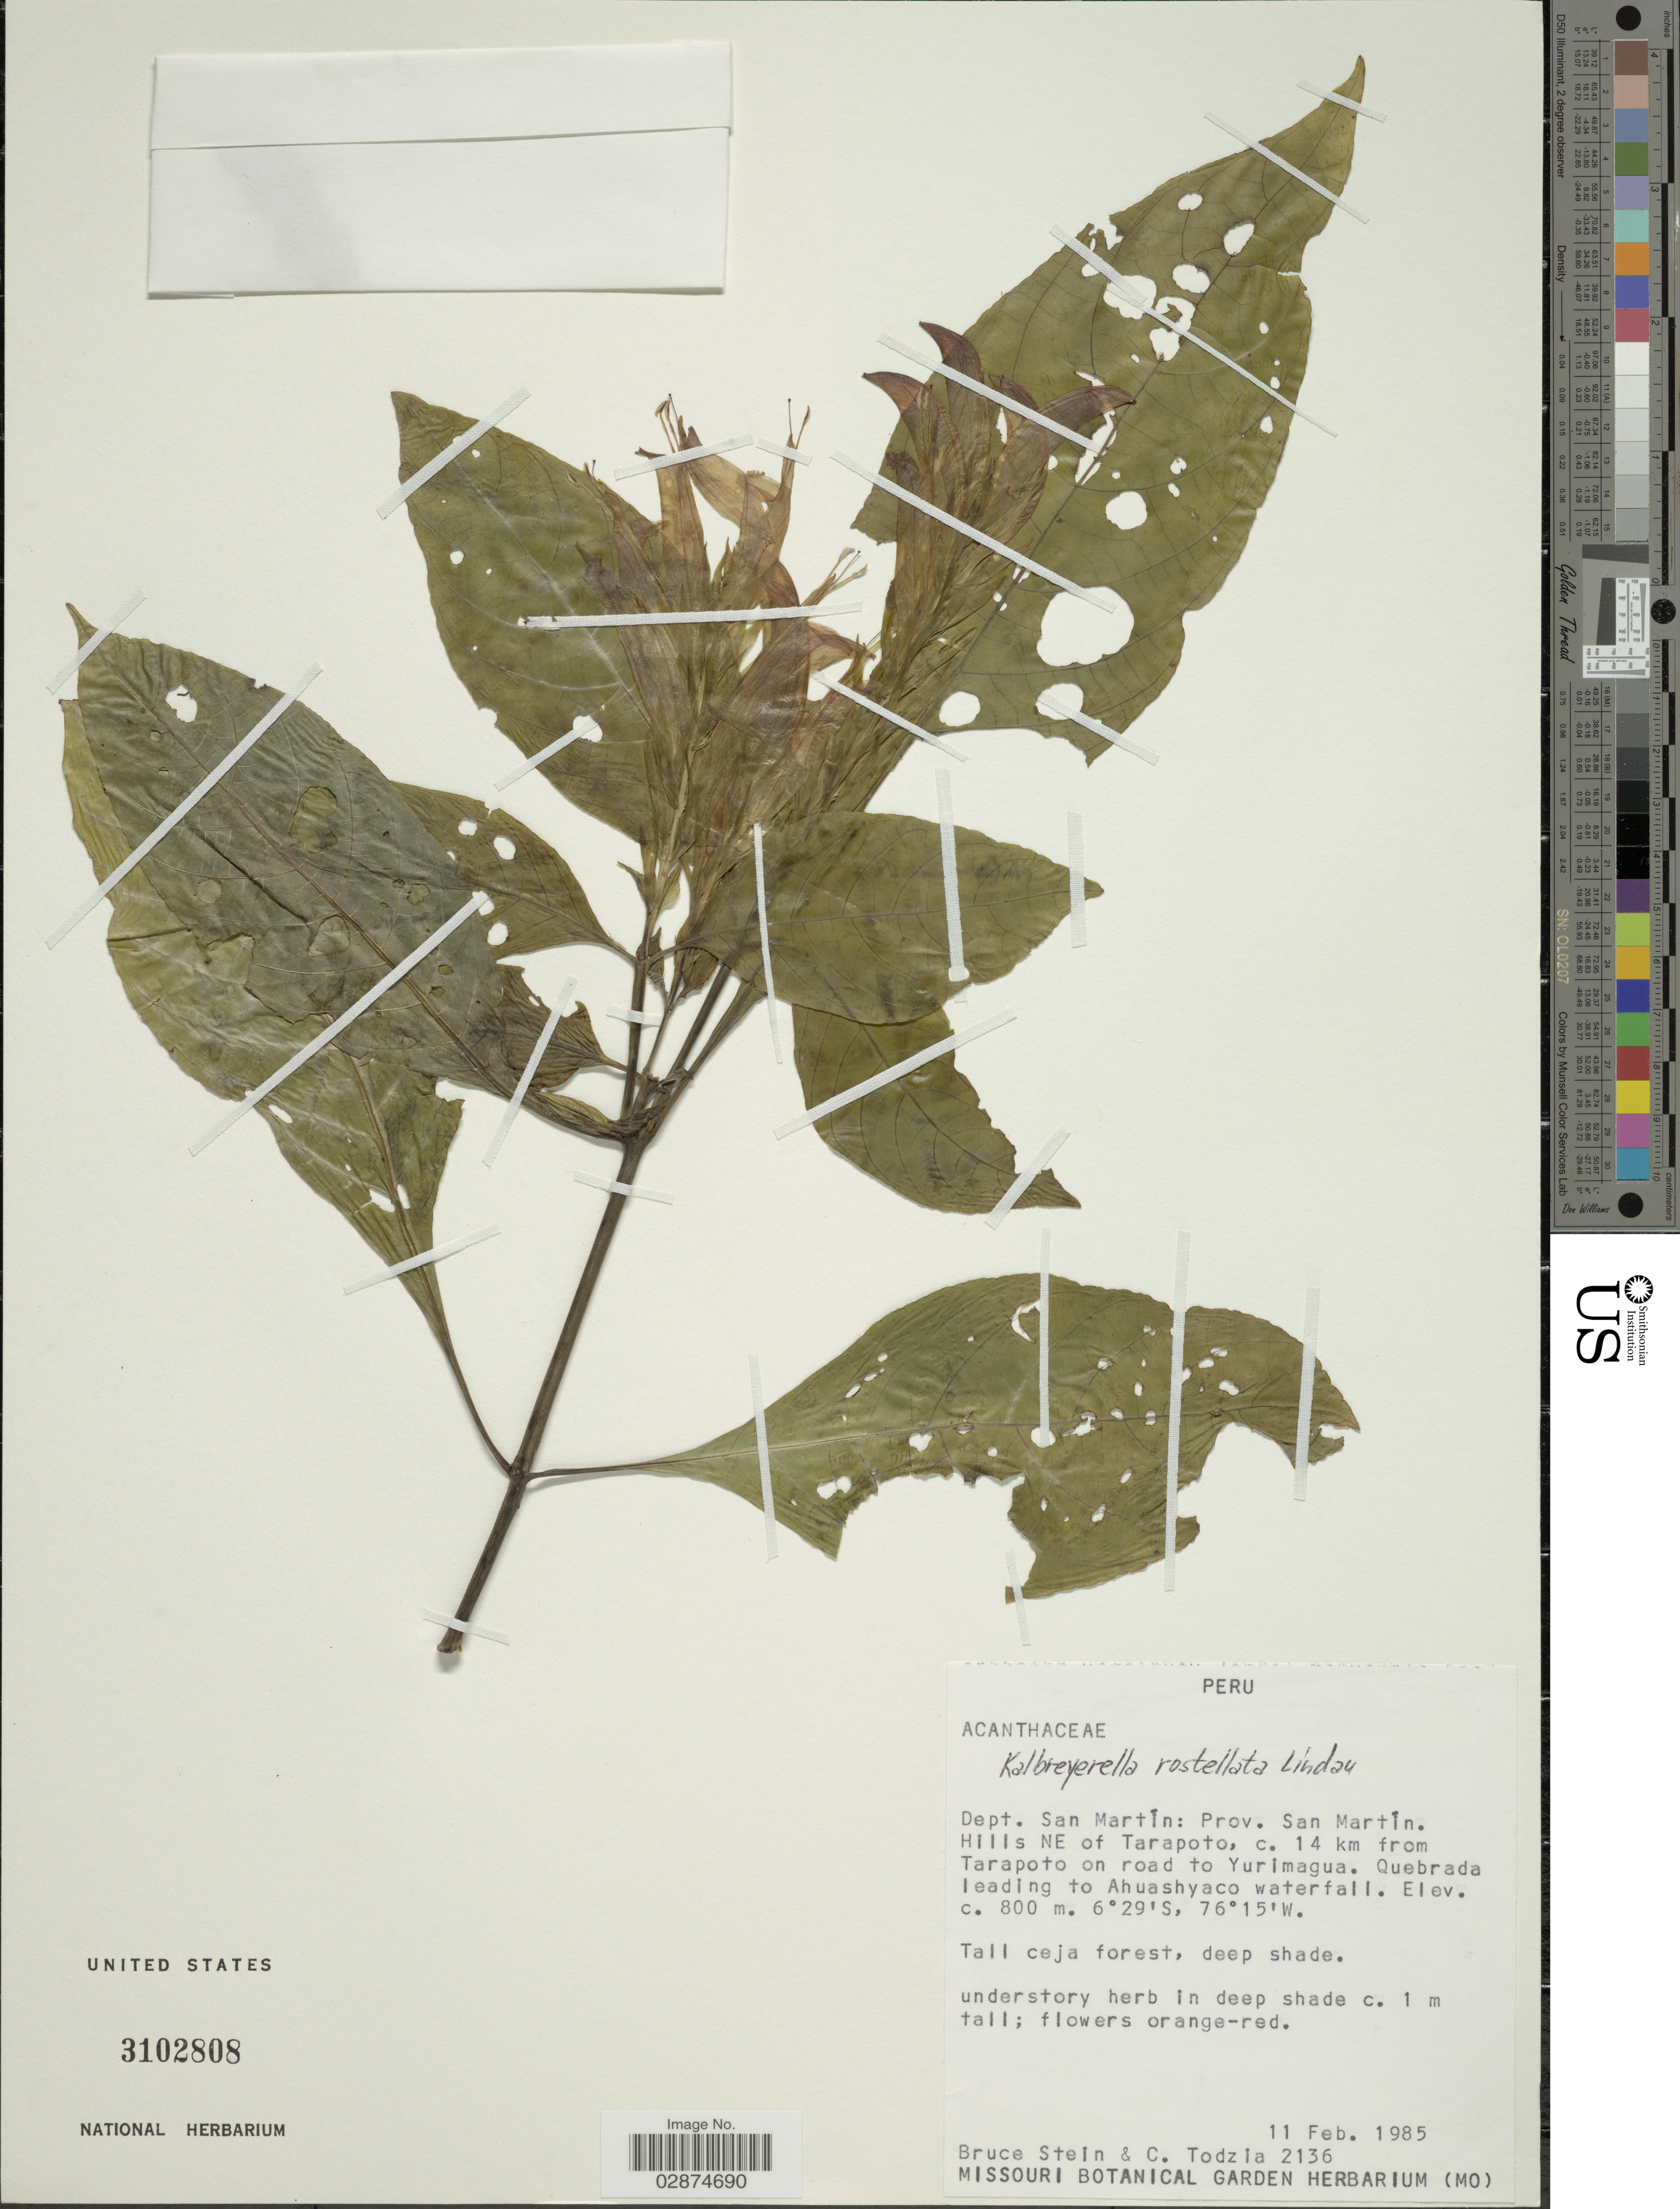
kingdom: Plantae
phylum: Tracheophyta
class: Magnoliopsida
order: Lamiales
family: Acanthaceae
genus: Kalbreyeriella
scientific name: Kalbreyeriella rostellata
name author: Lindau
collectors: B. A. Stein & C. A. Todzia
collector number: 2136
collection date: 1985-02-11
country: Peru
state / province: San Martín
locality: Dept. San Martín: Prov. San Martín. Hills NE of Tarapoto, c. 14 km from Tarapoto on road to Yurimagua. Quebrada leading to Ahuashyaco waterfall.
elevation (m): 800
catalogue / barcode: US 3102808